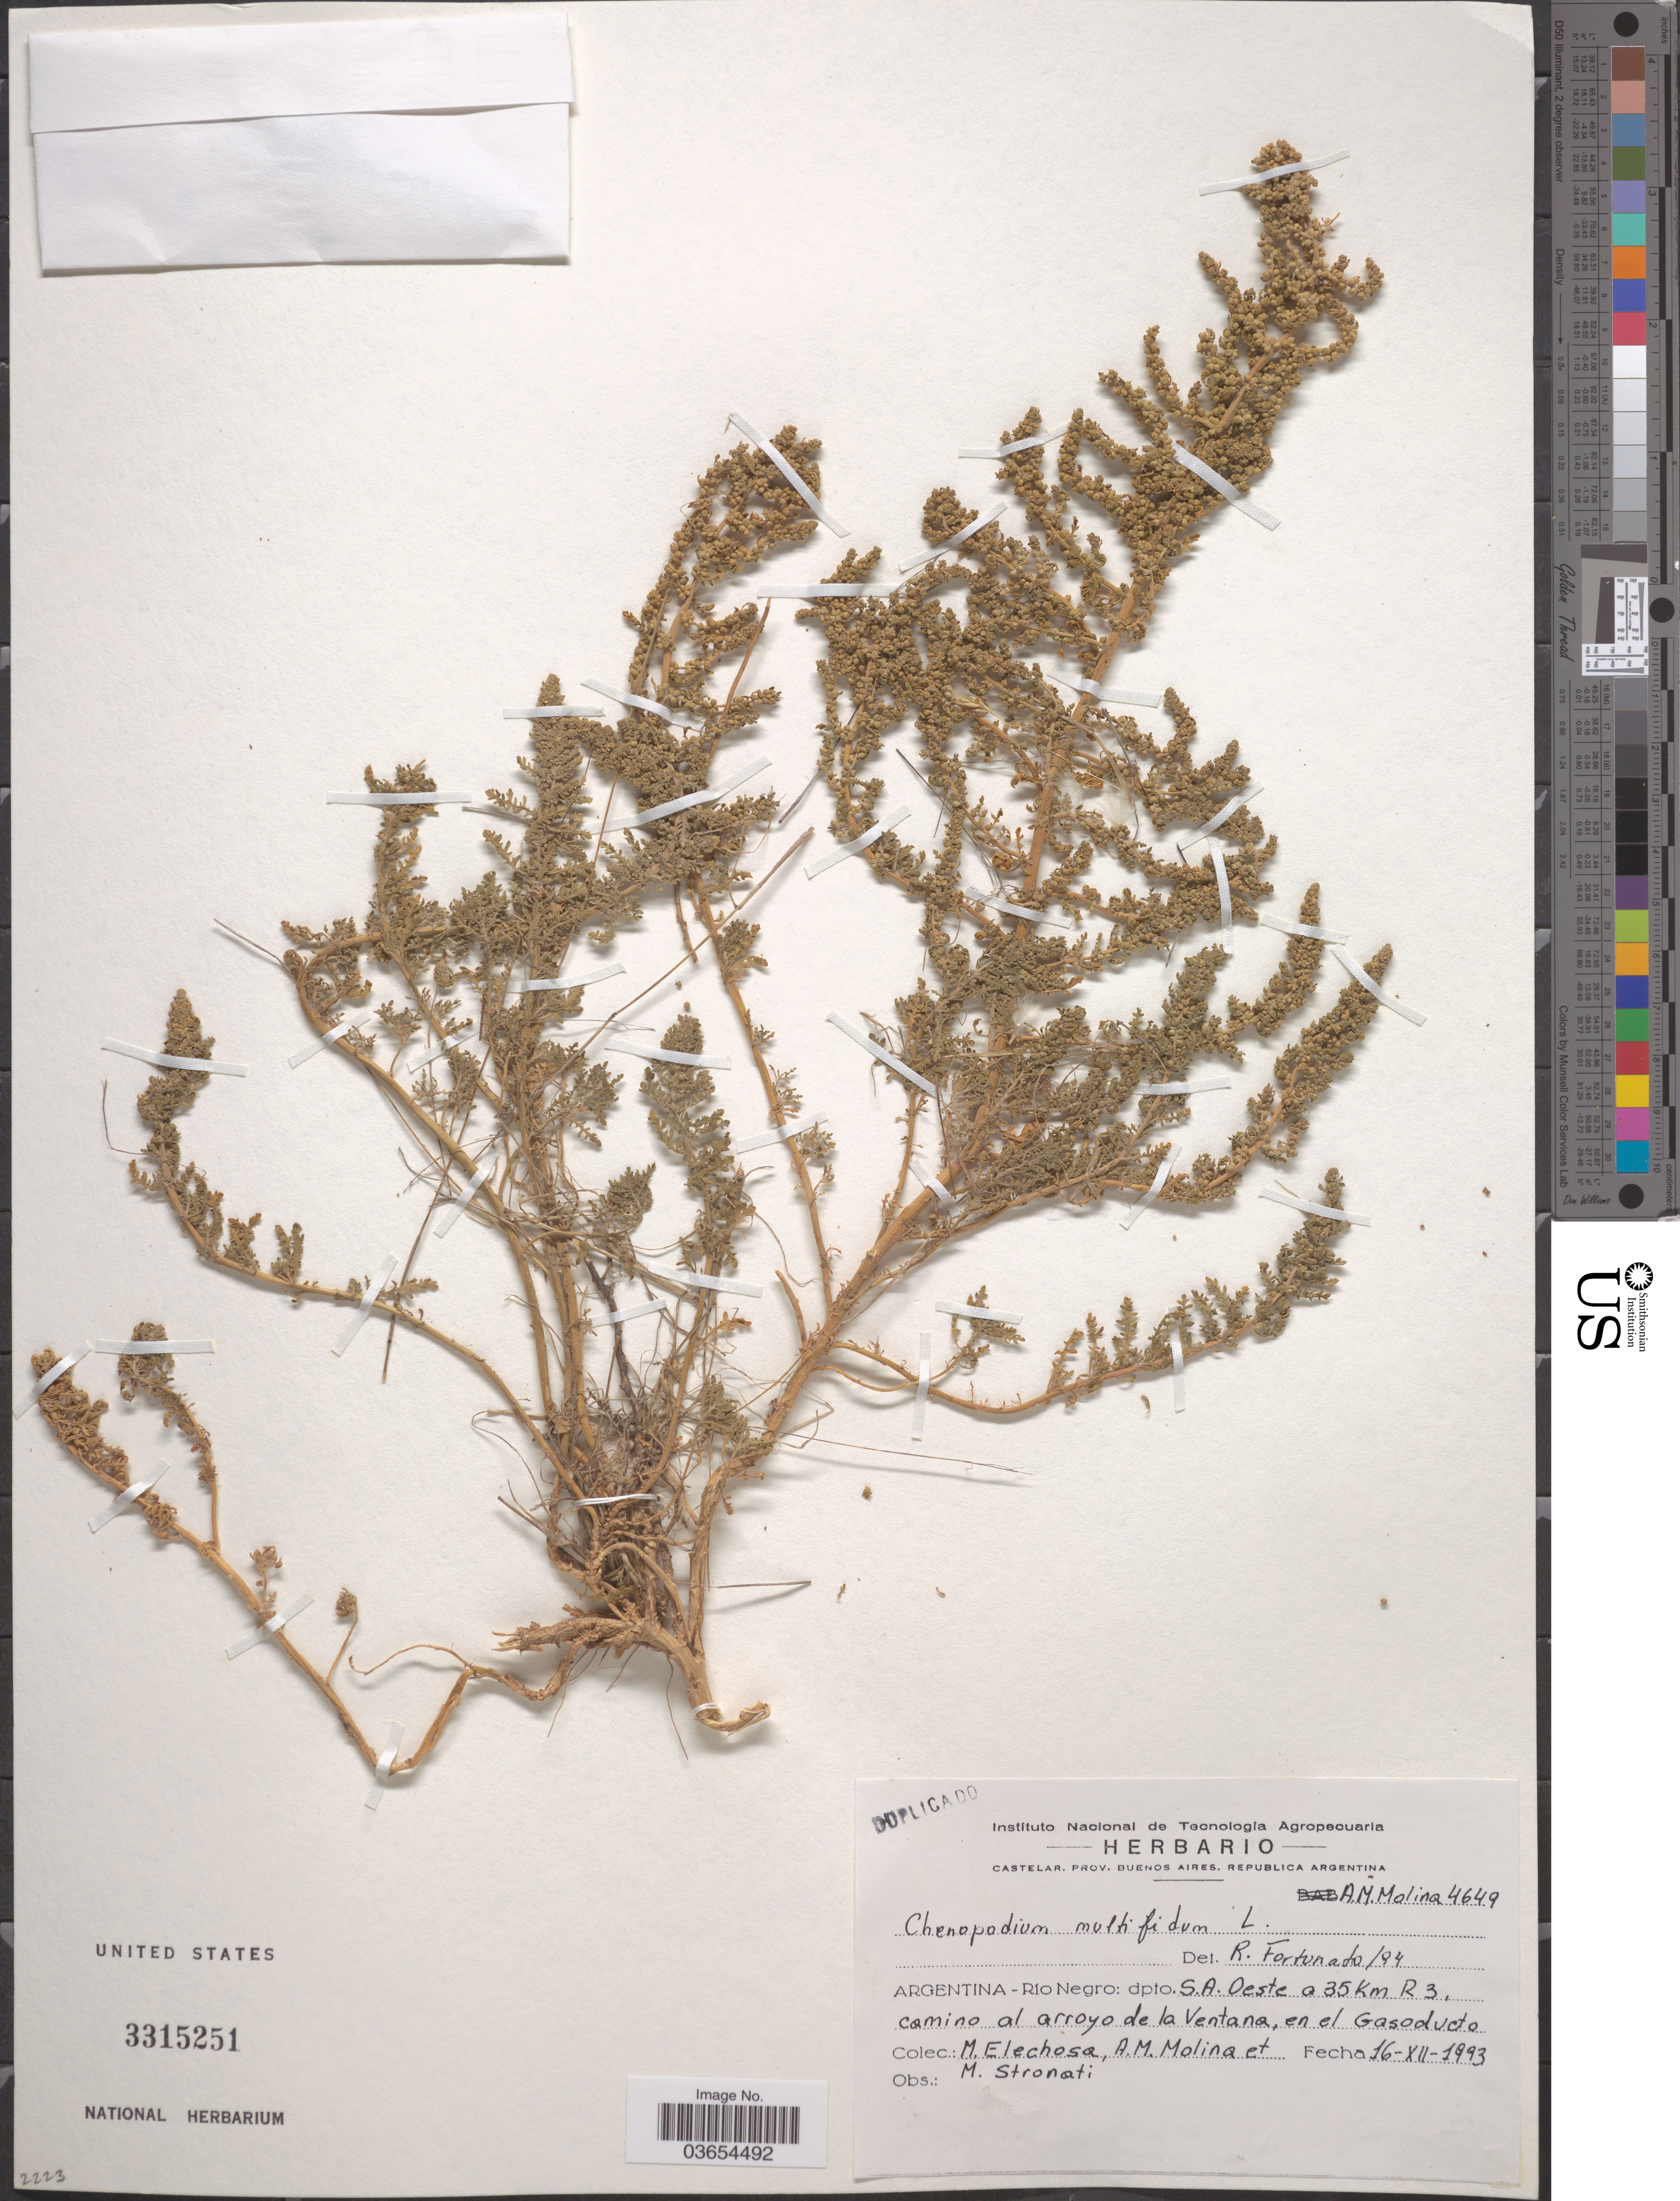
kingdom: Plantae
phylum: Tracheophyta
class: Magnoliopsida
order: Caryophyllales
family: Amaranthaceae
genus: Chenopodium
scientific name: Chenopodium multifidum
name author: L.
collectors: M. Elechosa, A. M. Molina & M. Stronati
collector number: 4649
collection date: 1993-12-16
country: Argentina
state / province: Rio Negro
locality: Río Negro: dpto. S. A. Oeste a 35 km R3, camino al arroyo de la Ventana, en el Gasoducto.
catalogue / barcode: US 3315251